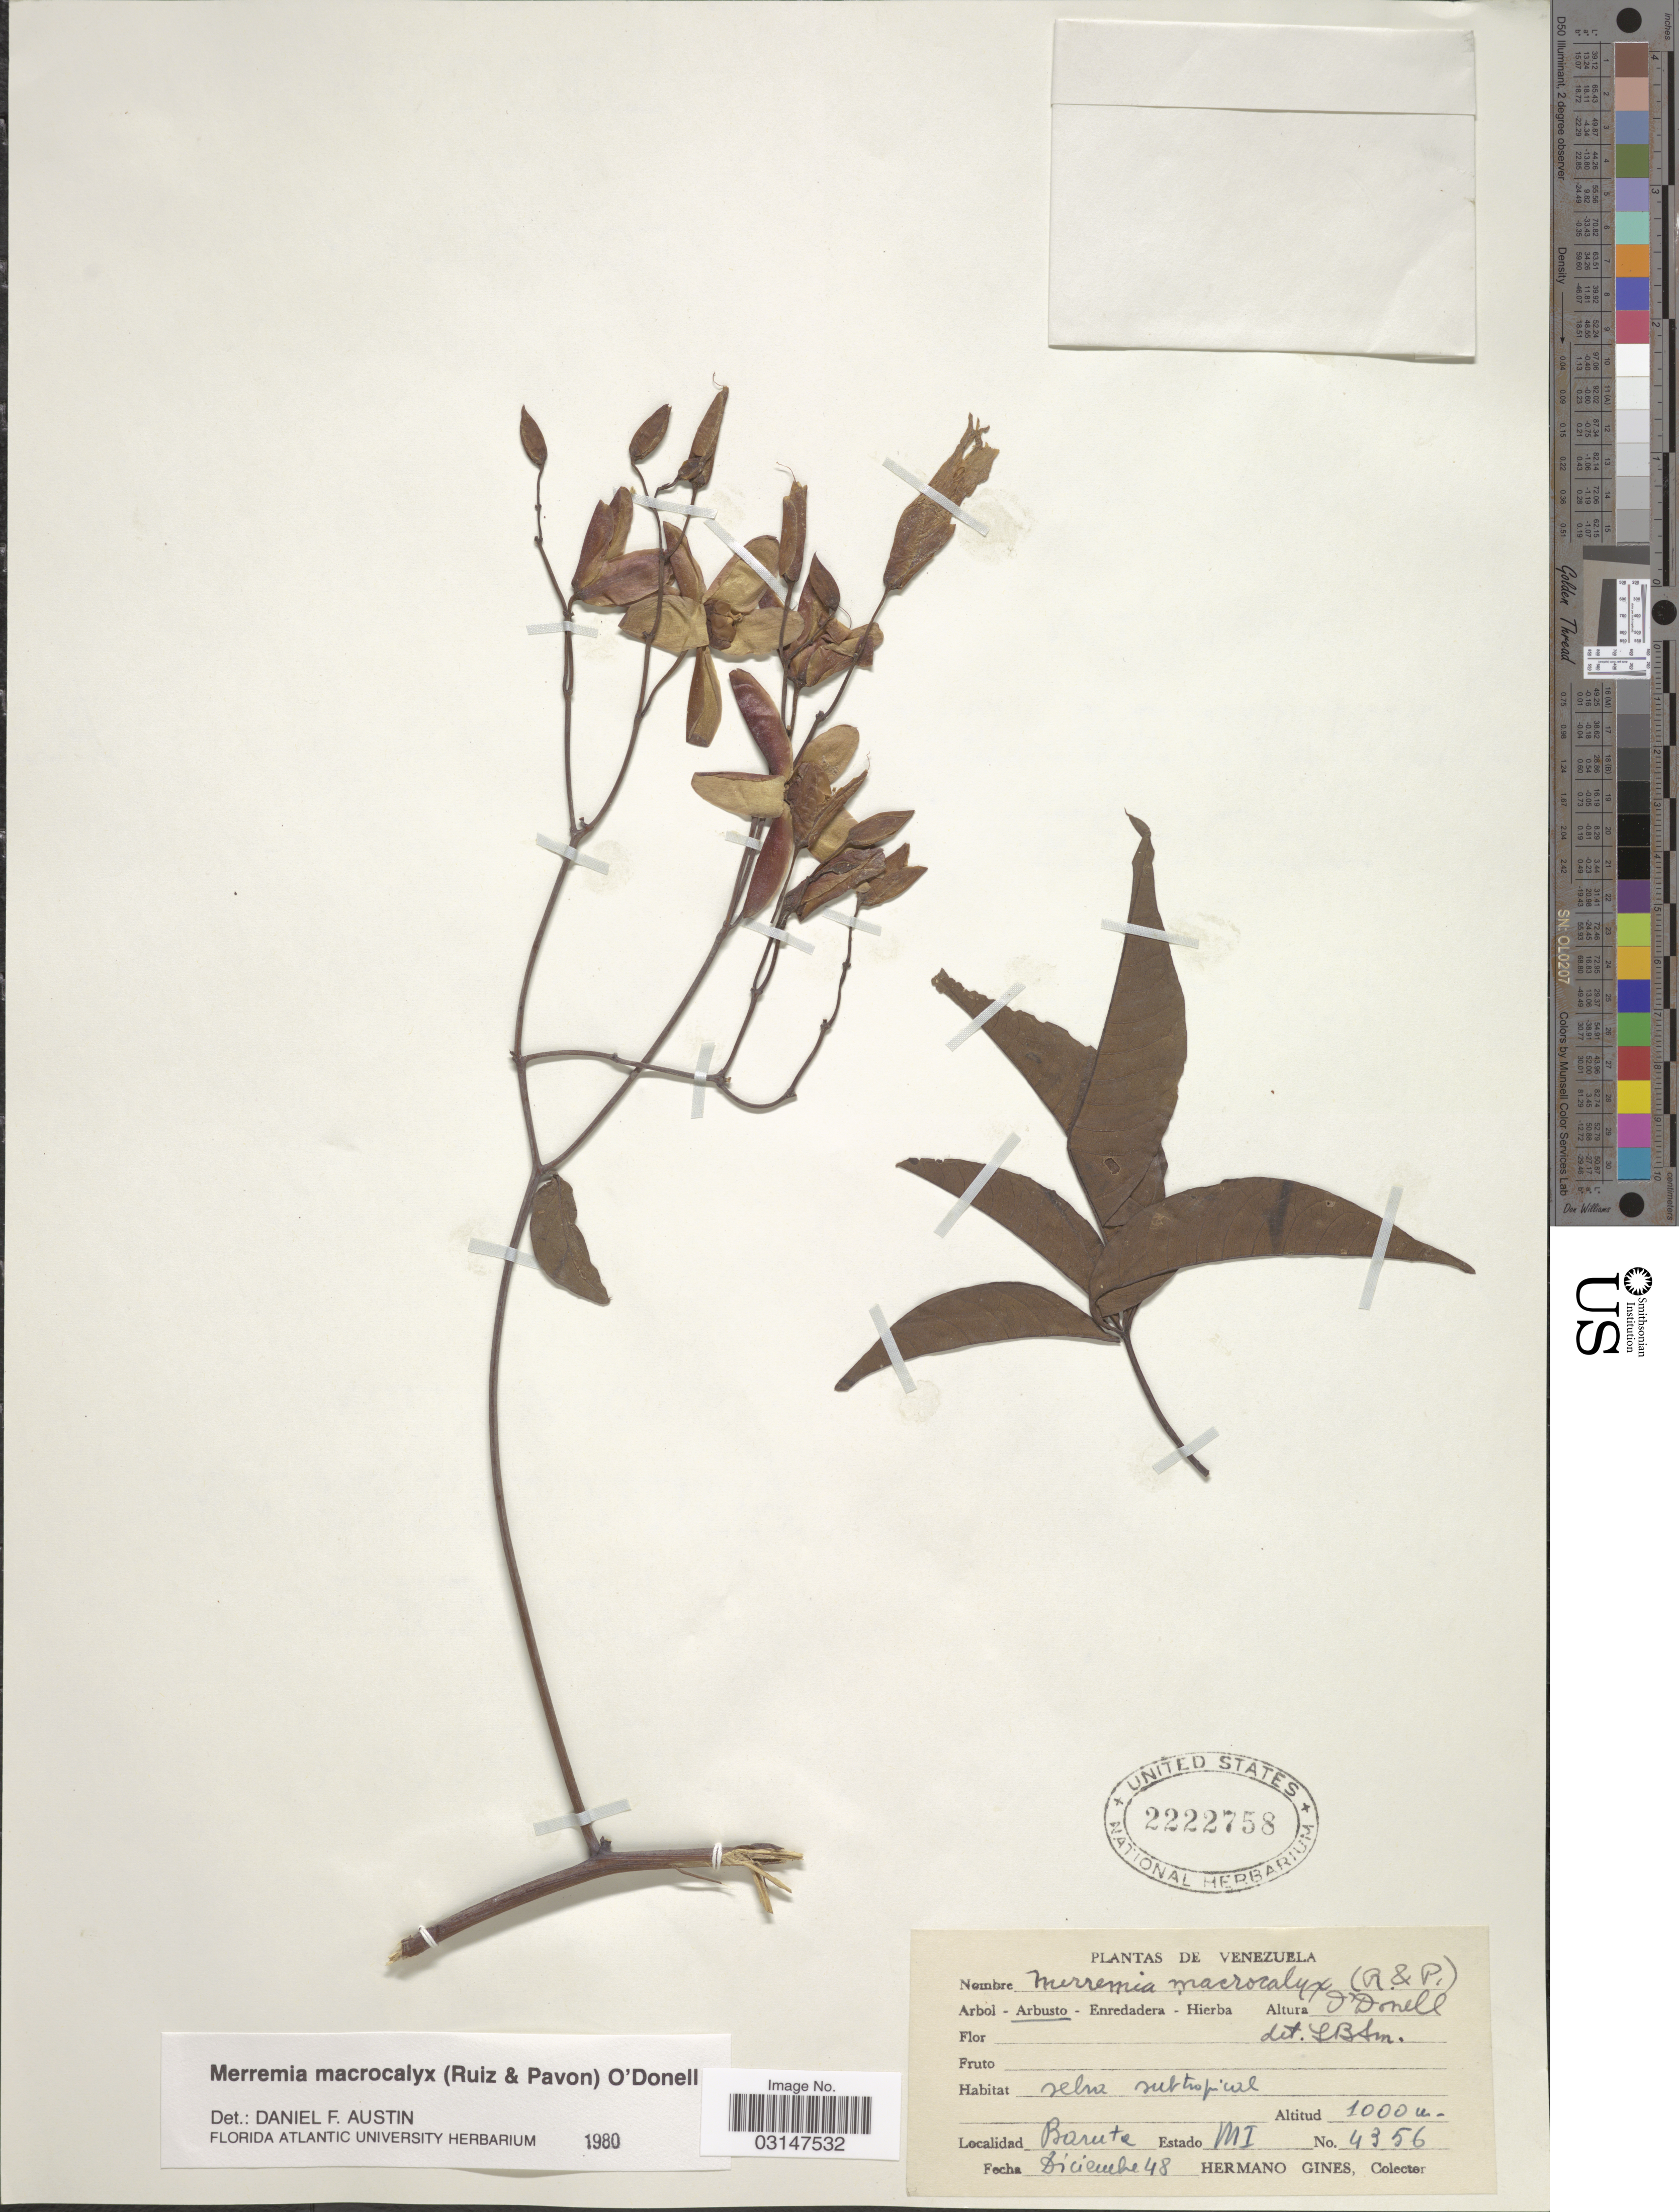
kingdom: Plantae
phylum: Tracheophyta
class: Magnoliopsida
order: Solanales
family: Convolvulaceae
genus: Distimake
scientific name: Distimake macrocalyx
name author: (Ruiz & Pav.) A. R. Simões & Staples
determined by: Strong, Mark T., (BOT), Smithsonian Institution - National Museum of Natural History (UNITED STATES)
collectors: Bro. Gines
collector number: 4356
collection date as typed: Transcribed d/m/y: /12/48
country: Venezuela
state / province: Miranda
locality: Baruta.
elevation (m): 1000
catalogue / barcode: US 2222758